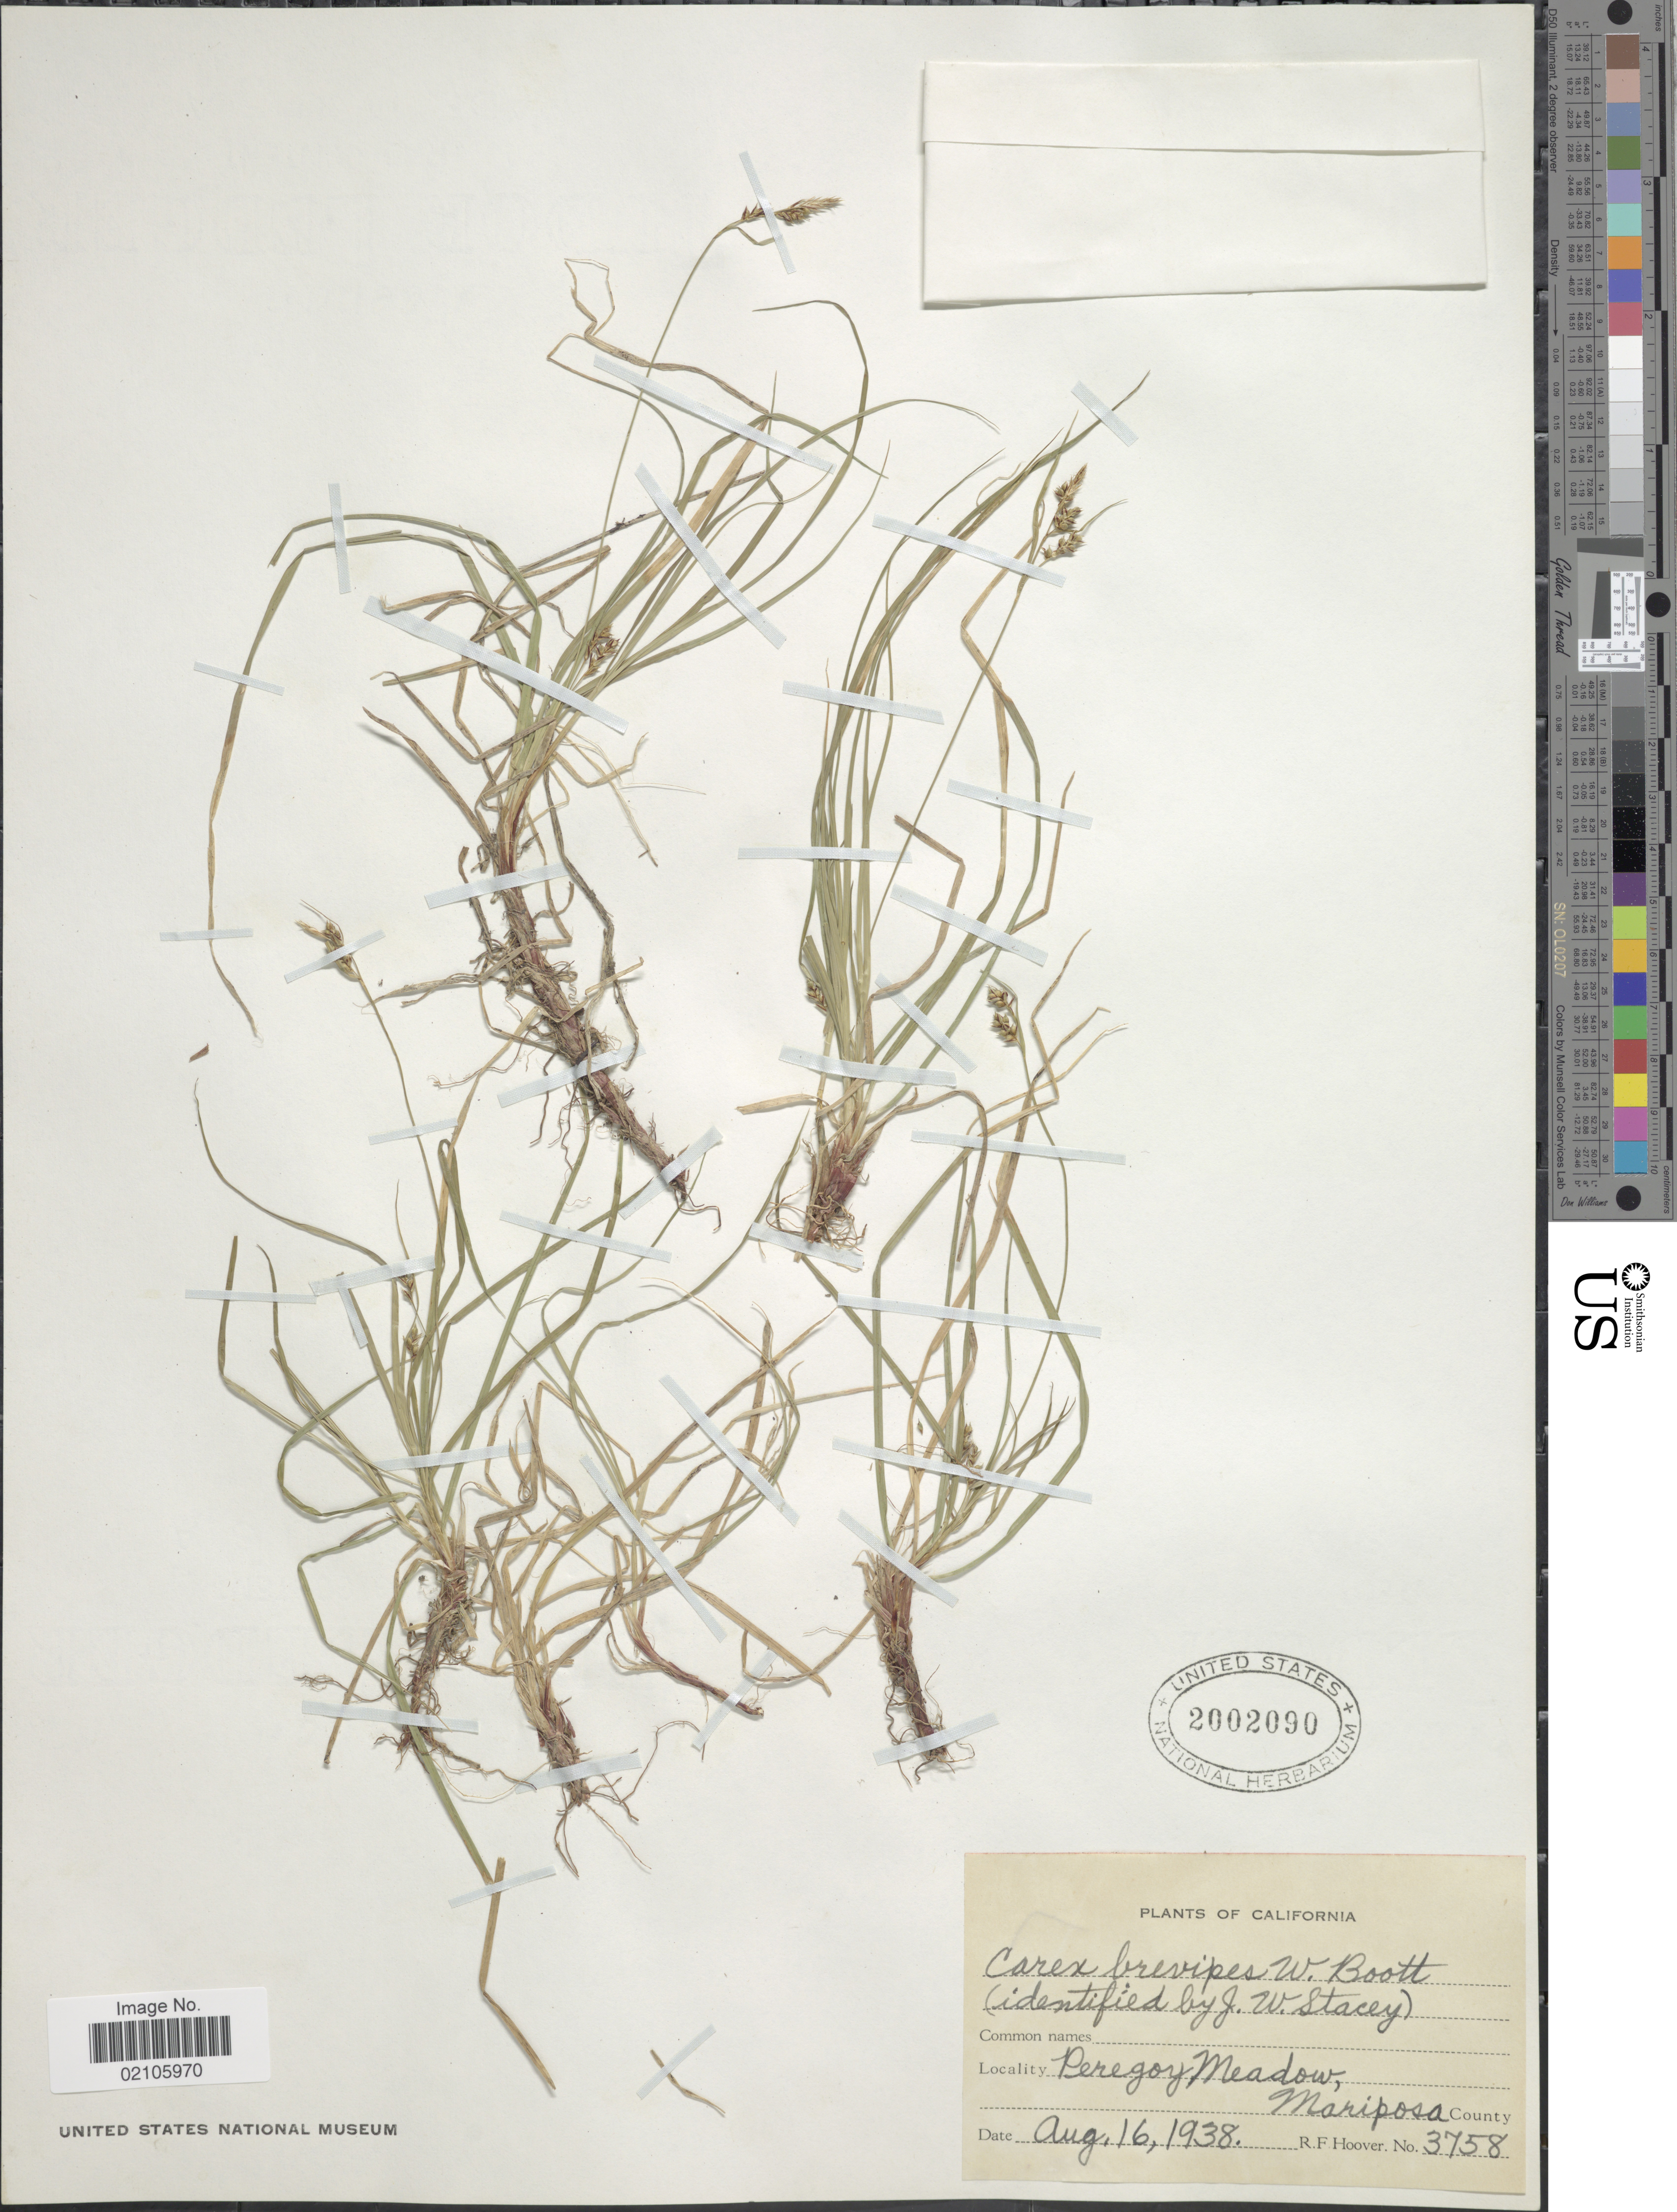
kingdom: Plantae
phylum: Tracheophyta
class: Liliopsida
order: Poales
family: Cyperaceae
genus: Carex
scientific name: Carex rossii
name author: Boott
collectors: R. F. Hoover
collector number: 3758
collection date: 1938-08-16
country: United States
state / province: California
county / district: Mariposa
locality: Peregoy Meadow, Mariposa County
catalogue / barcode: US 2002090